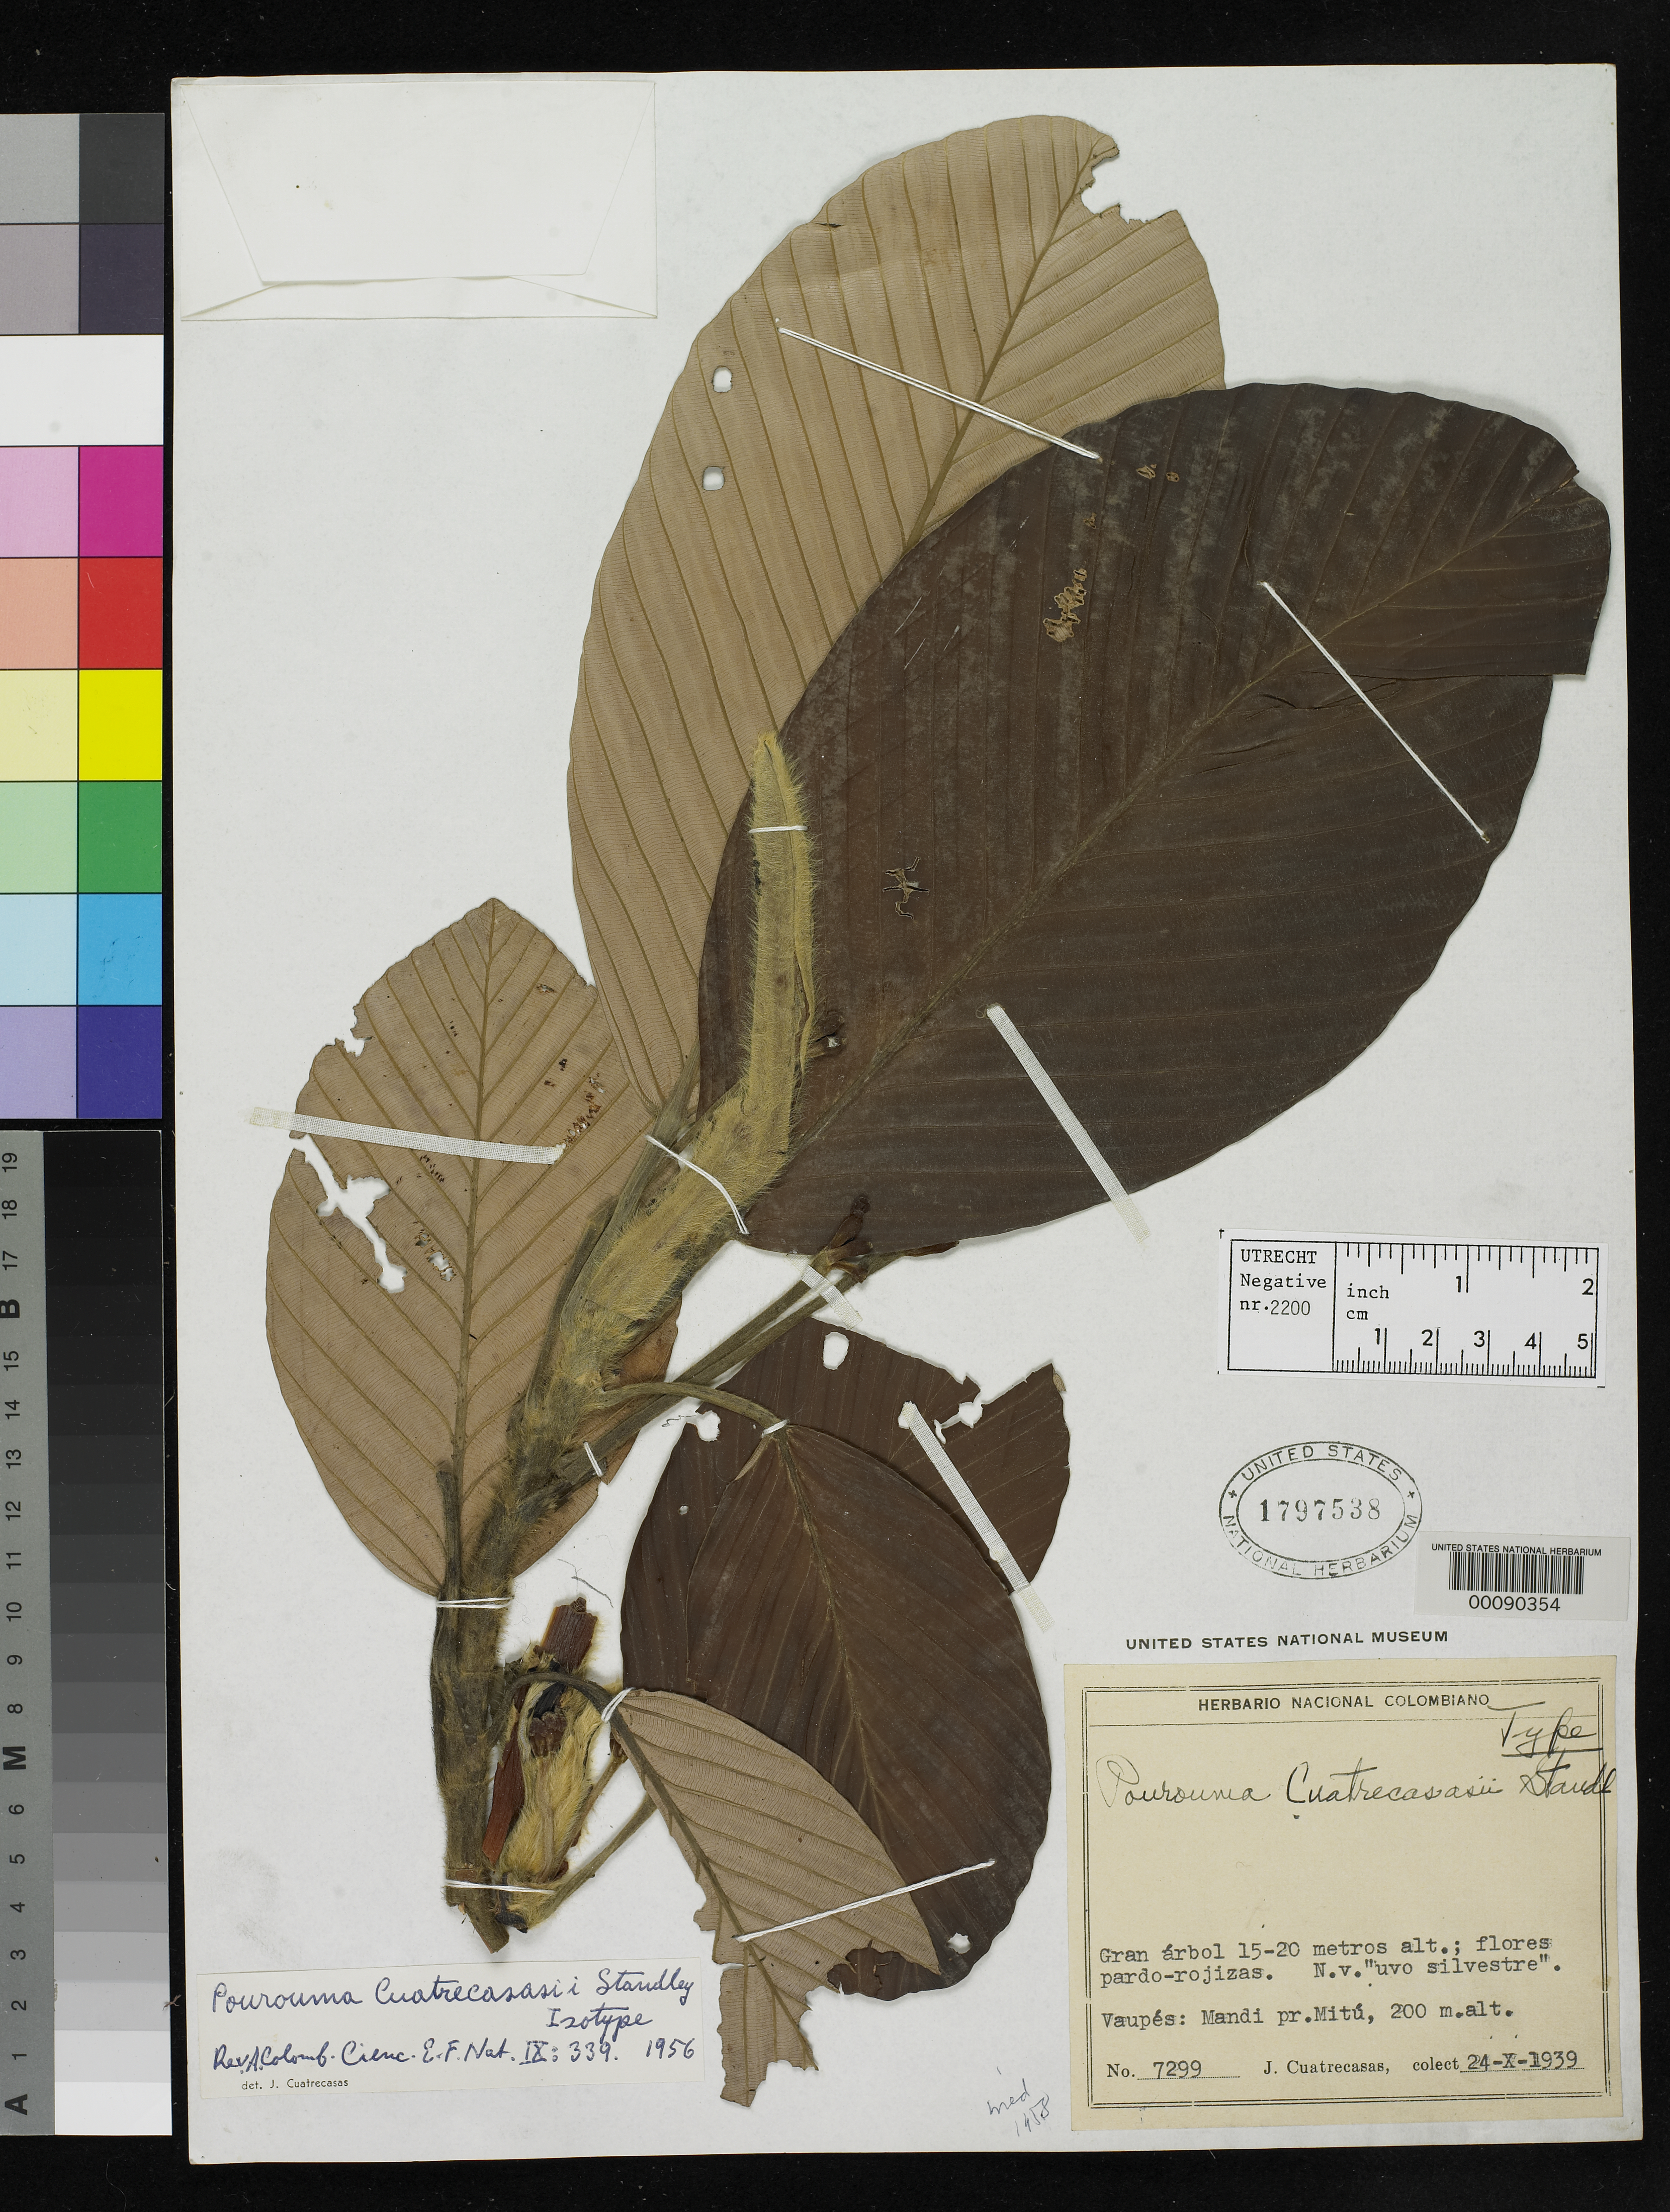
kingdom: Plantae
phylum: Tracheophyta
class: Magnoliopsida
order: Rosales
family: Urticaceae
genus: Pourouma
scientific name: Pourouma cuatrecasasii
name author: Standl. in Cuatrec.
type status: Holotype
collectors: J. Cuatrecasas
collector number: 7299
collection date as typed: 24 Oct 1939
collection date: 1939-10-24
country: Colombia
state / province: Vaupés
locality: Mandi.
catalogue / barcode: US 1797538